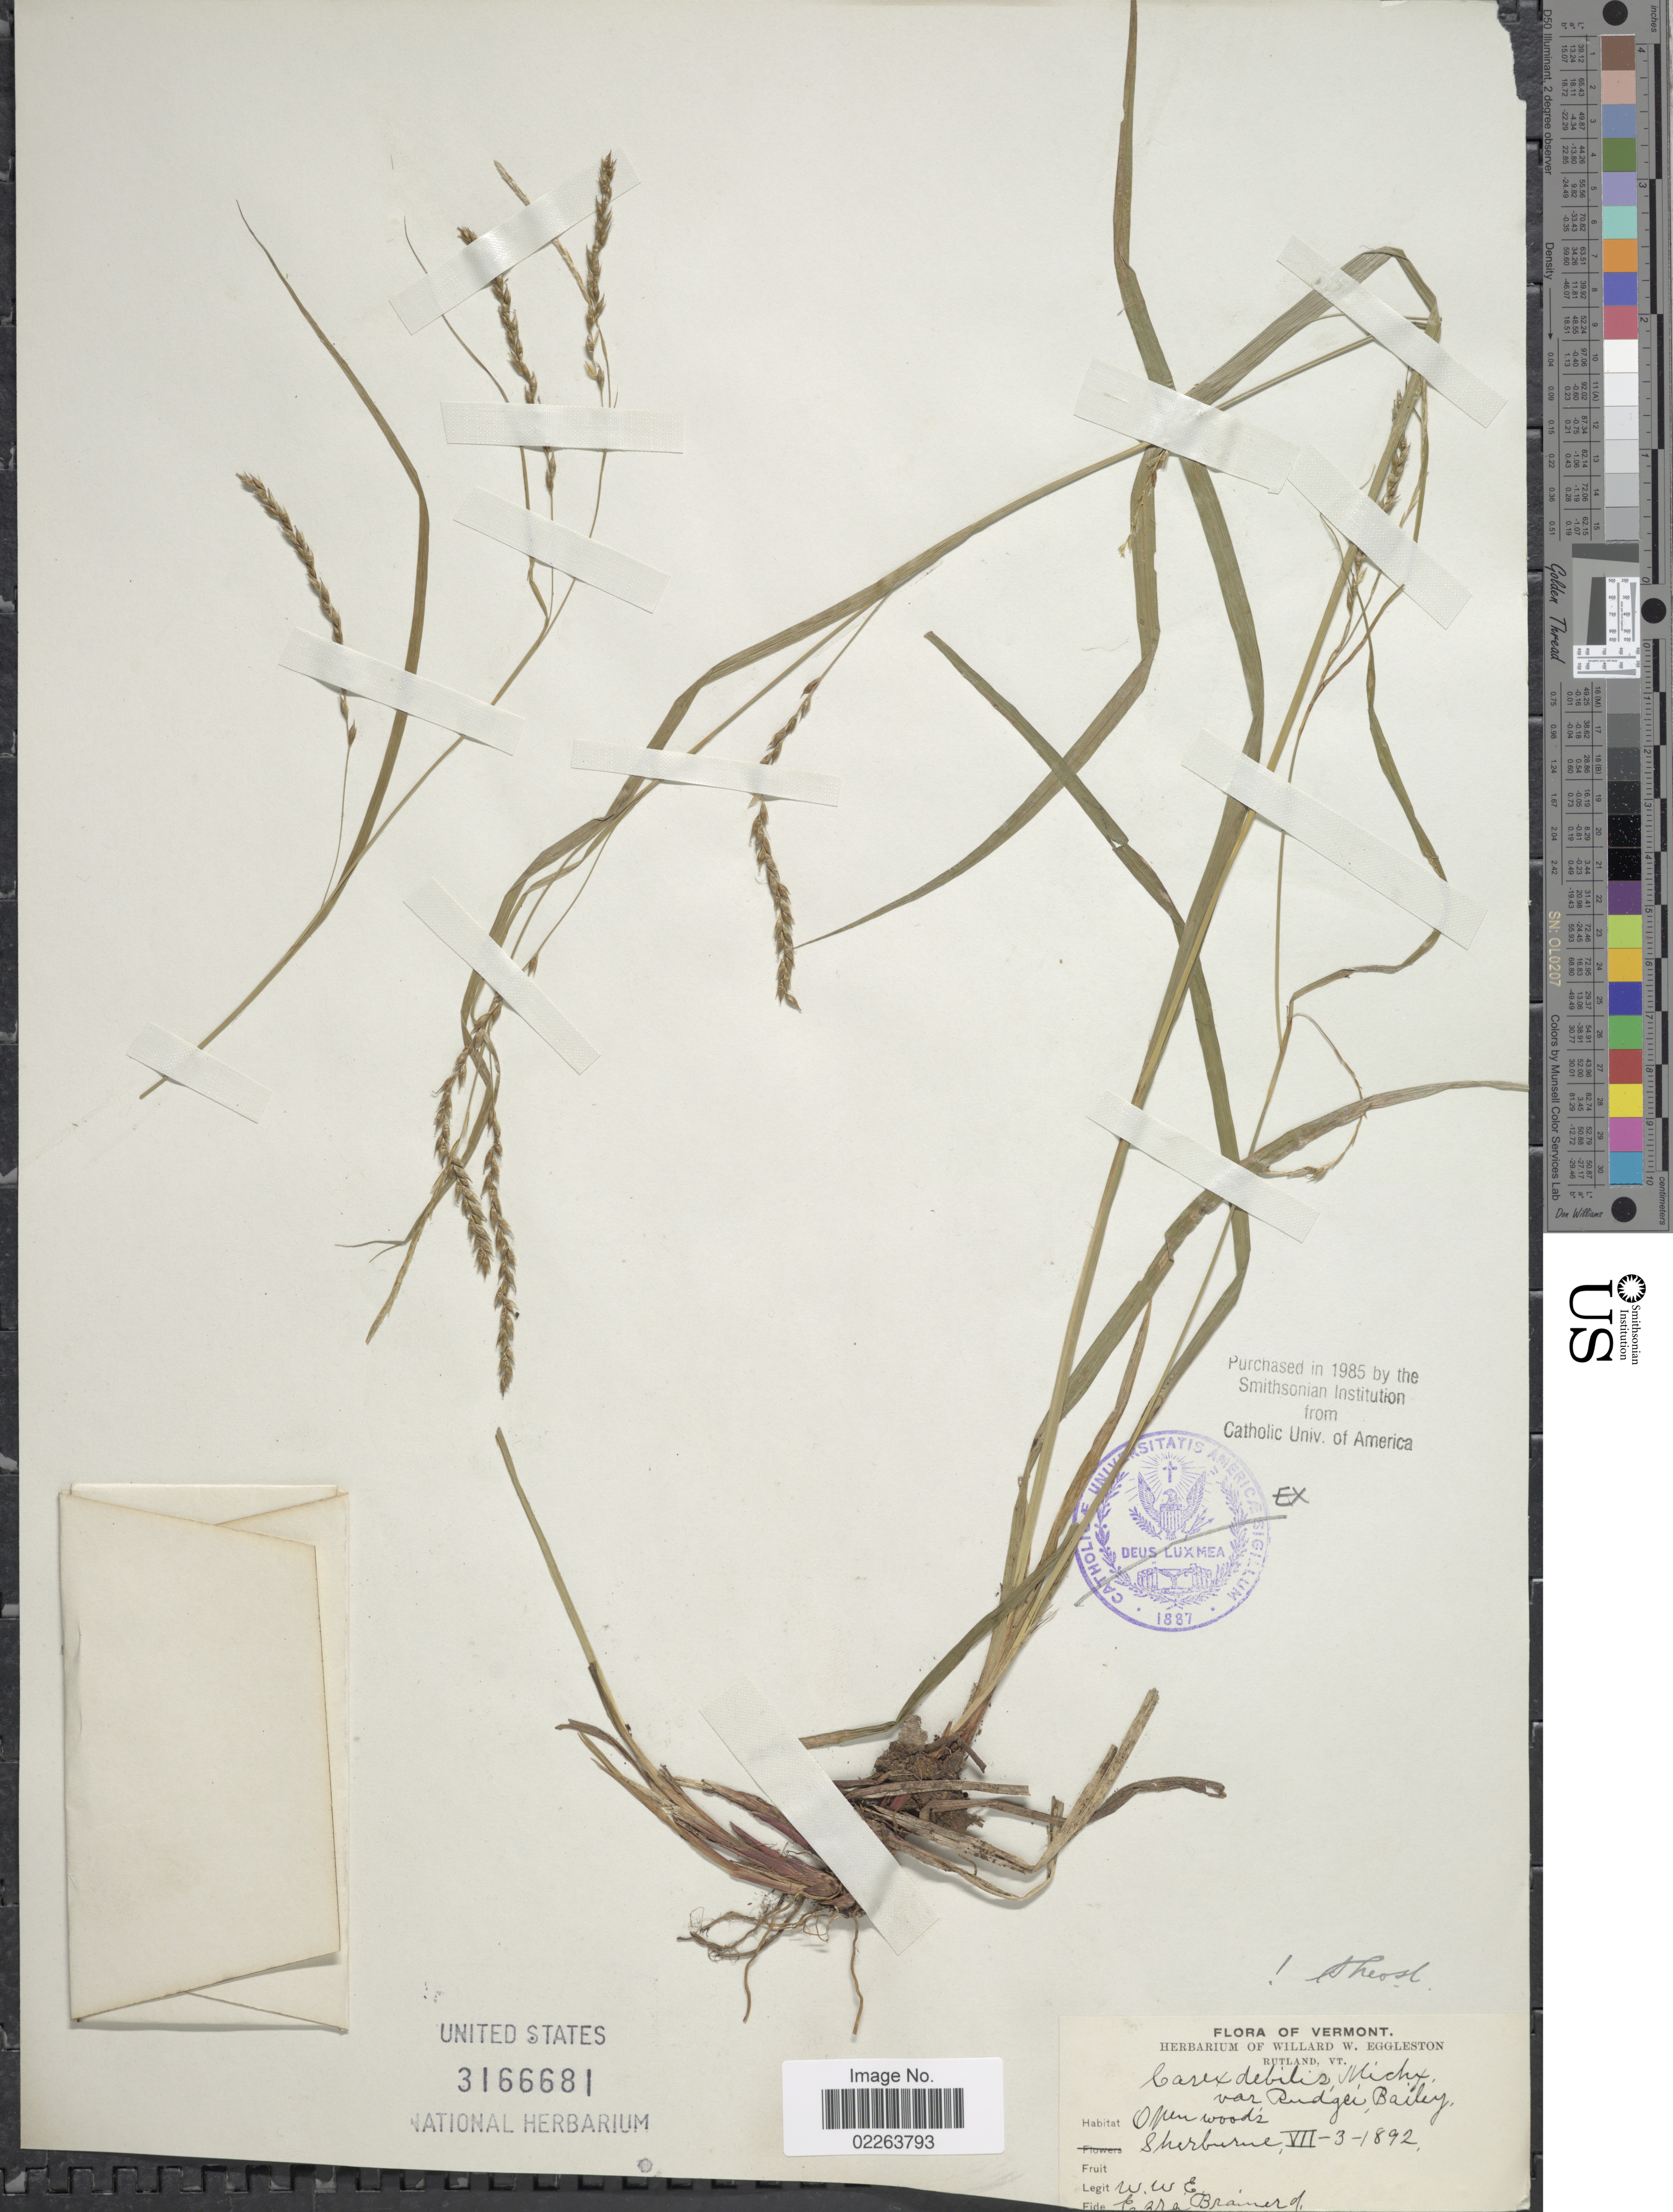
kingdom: Plantae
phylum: Tracheophyta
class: Liliopsida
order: Poales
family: Cyperaceae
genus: Carex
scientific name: Carex flexuosa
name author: Muhl. ex Willd.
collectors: W. W. Eggleston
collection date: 1892-07-03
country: United States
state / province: Vermont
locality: Rutland, open woods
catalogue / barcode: US 3166681